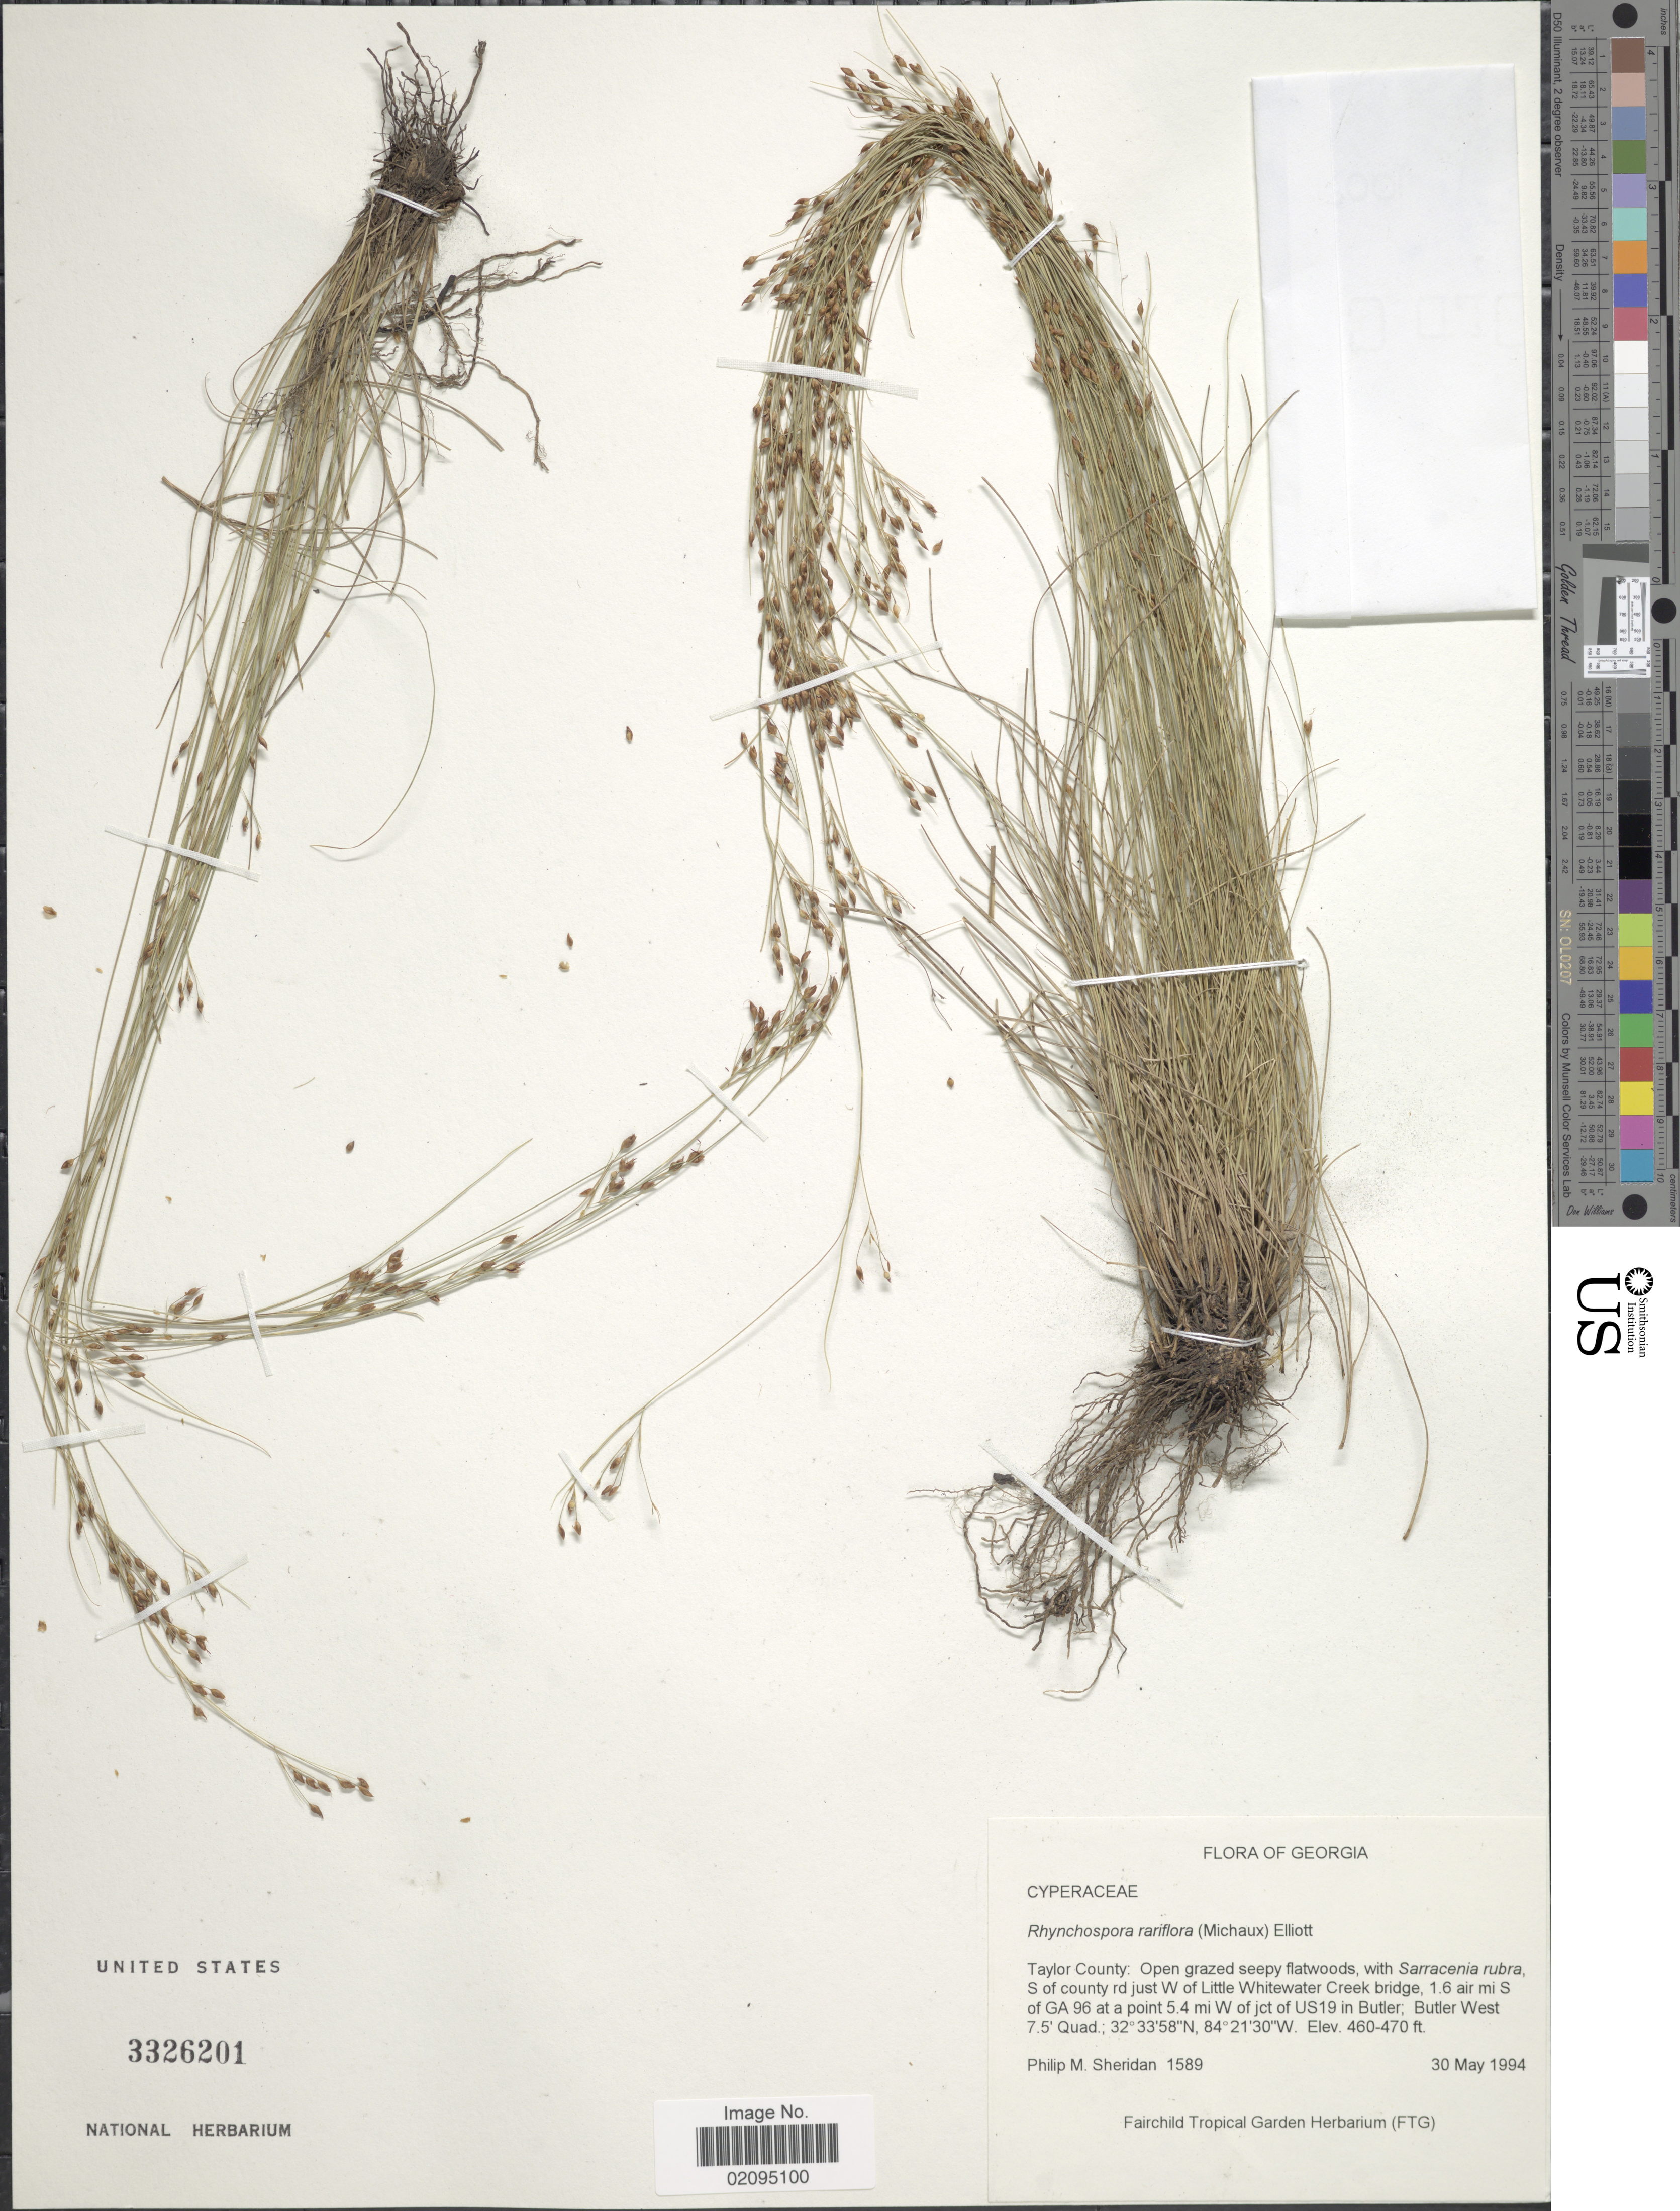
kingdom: Plantae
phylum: Tracheophyta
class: Liliopsida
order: Poales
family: Cyperaceae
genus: Rhynchospora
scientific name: Rhynchospora rariflora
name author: (Michx.) Elliott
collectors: P. Sheridan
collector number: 1589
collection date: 1994-05-30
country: United States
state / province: Georgia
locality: Taylor County. S of county rd just W of Little Whitewater Creek bridge, 1.6 air mi S of GA 96 at a point 5.4 mi W of jct of US19 in Butler, Butler West 7.5' Quad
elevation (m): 140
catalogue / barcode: US 3326201